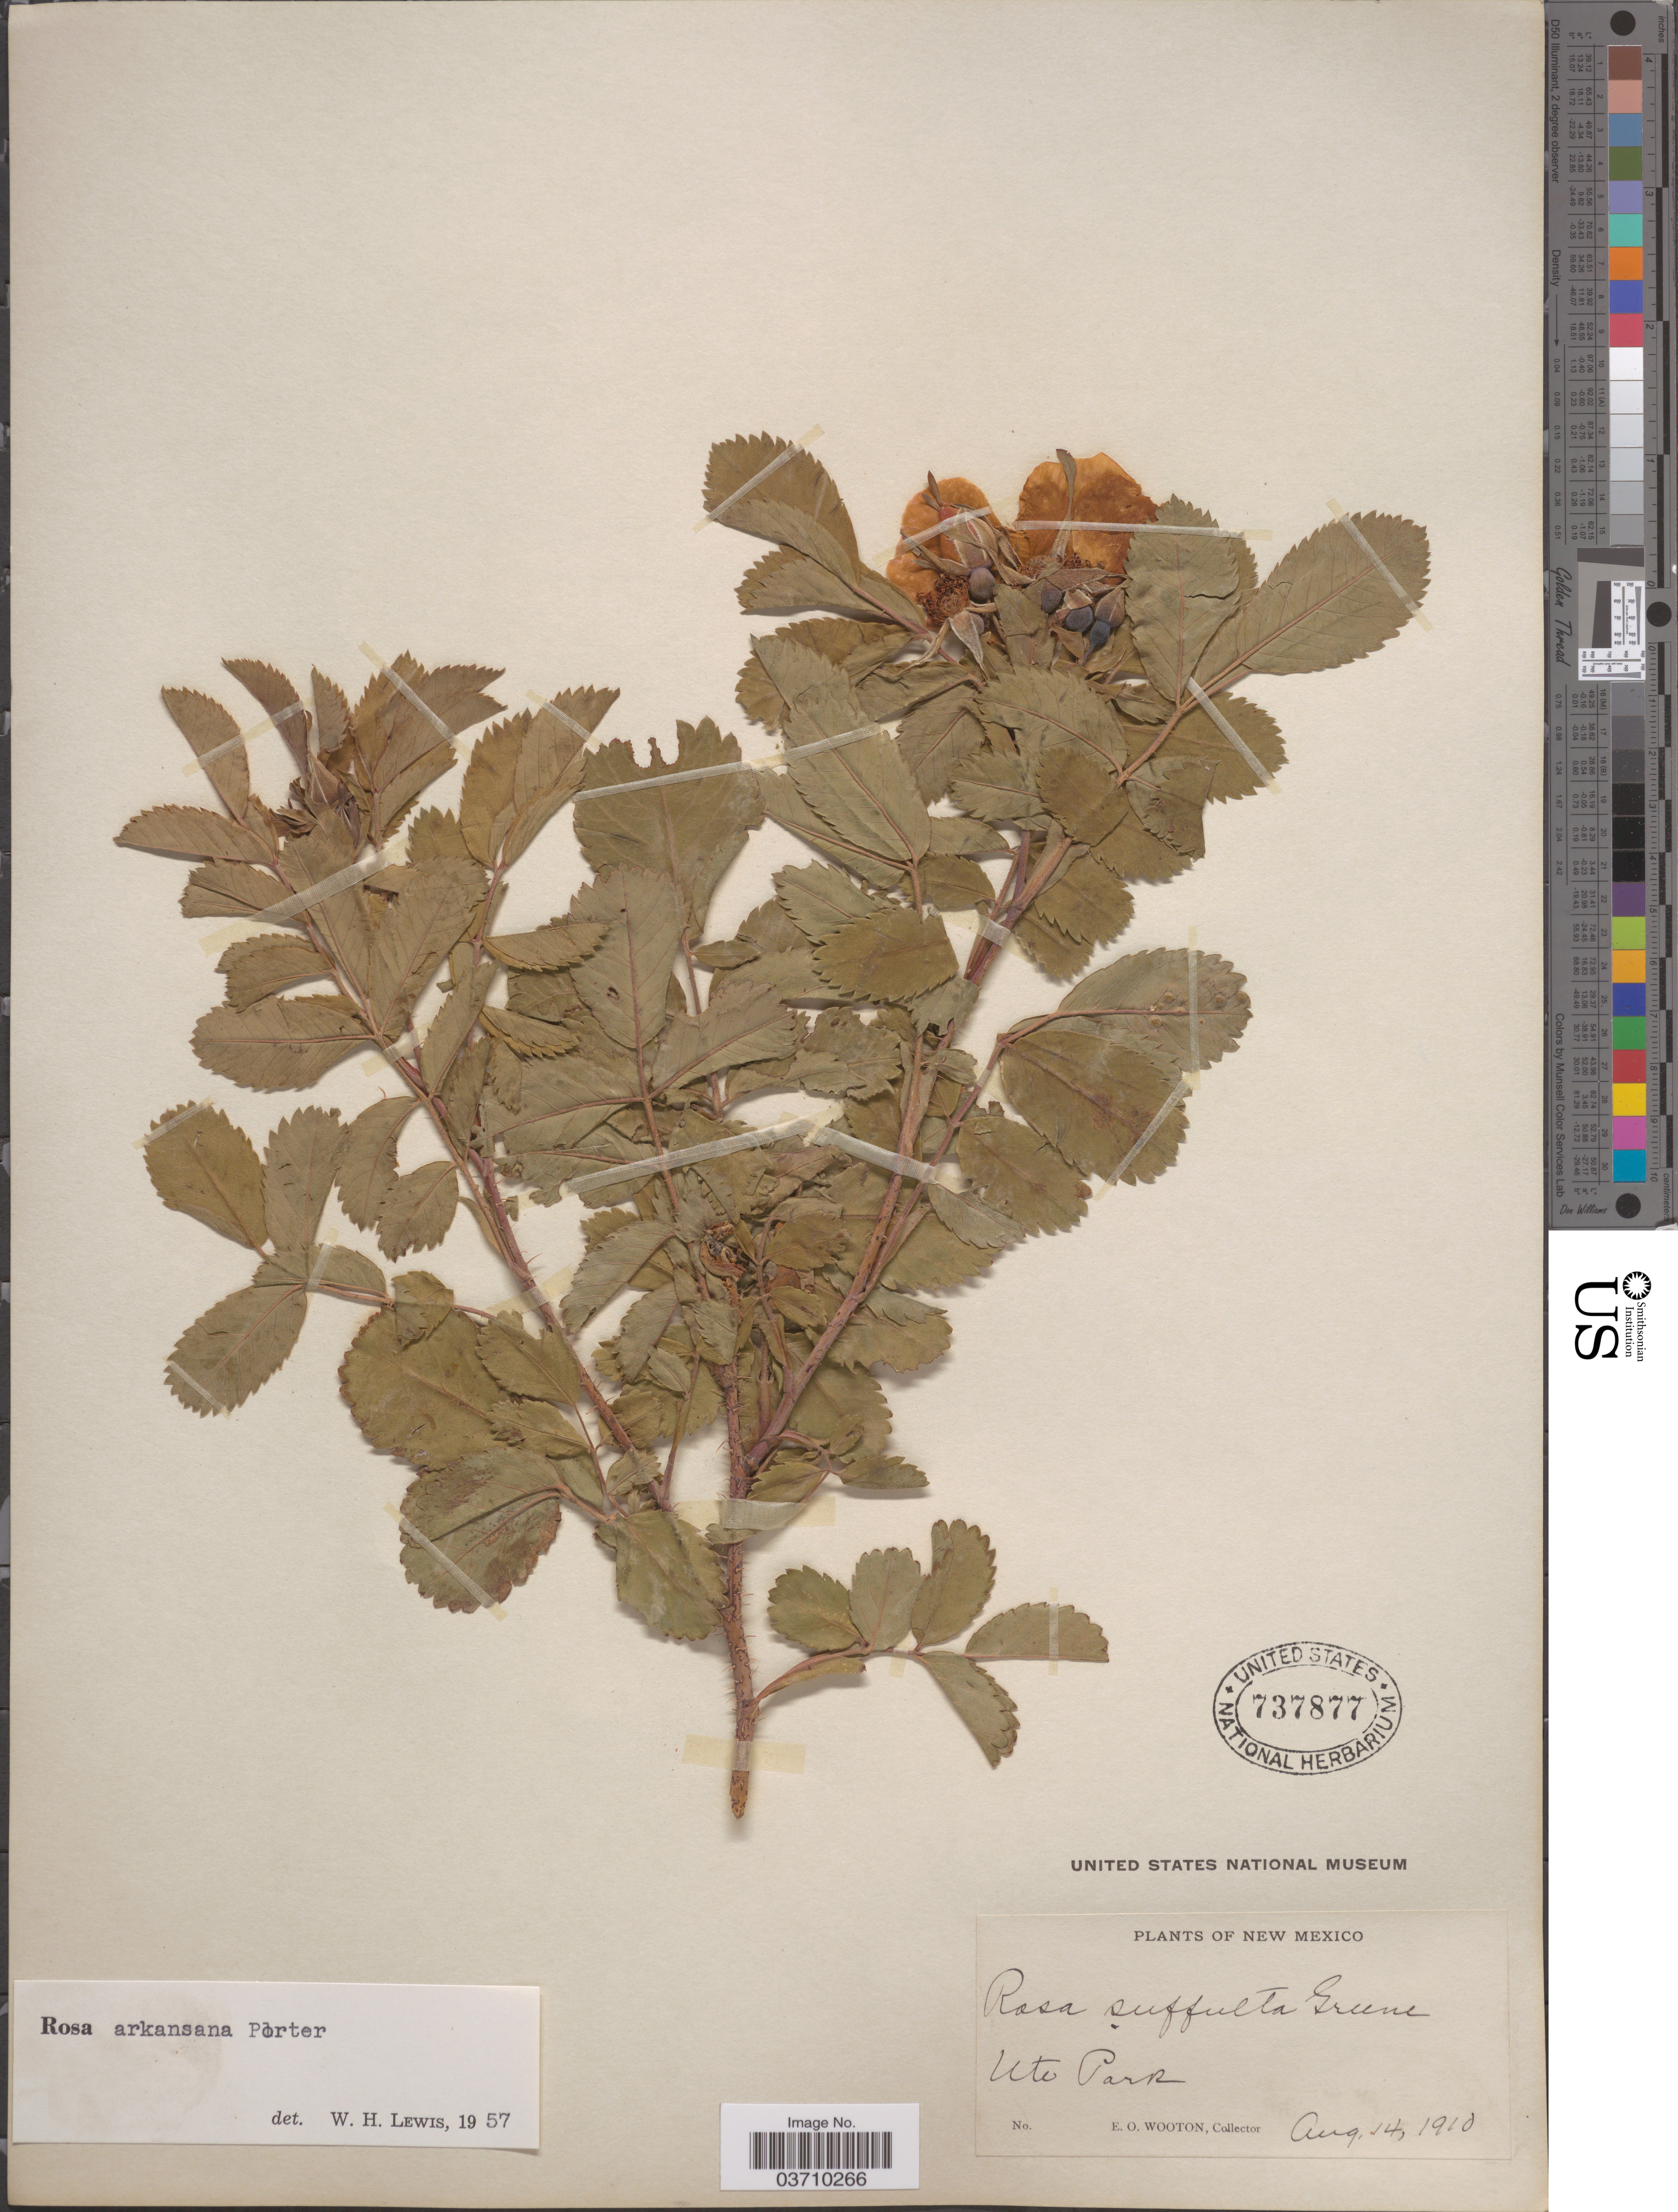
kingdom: Plantae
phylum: Tracheophyta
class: Magnoliopsida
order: Rosales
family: Rosaceae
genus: Rosa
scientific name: Rosa arkansana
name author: Porter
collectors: E. O. Wooton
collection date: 1910-08-14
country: United States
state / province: New Mexico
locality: Ute Park.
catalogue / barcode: US 737877